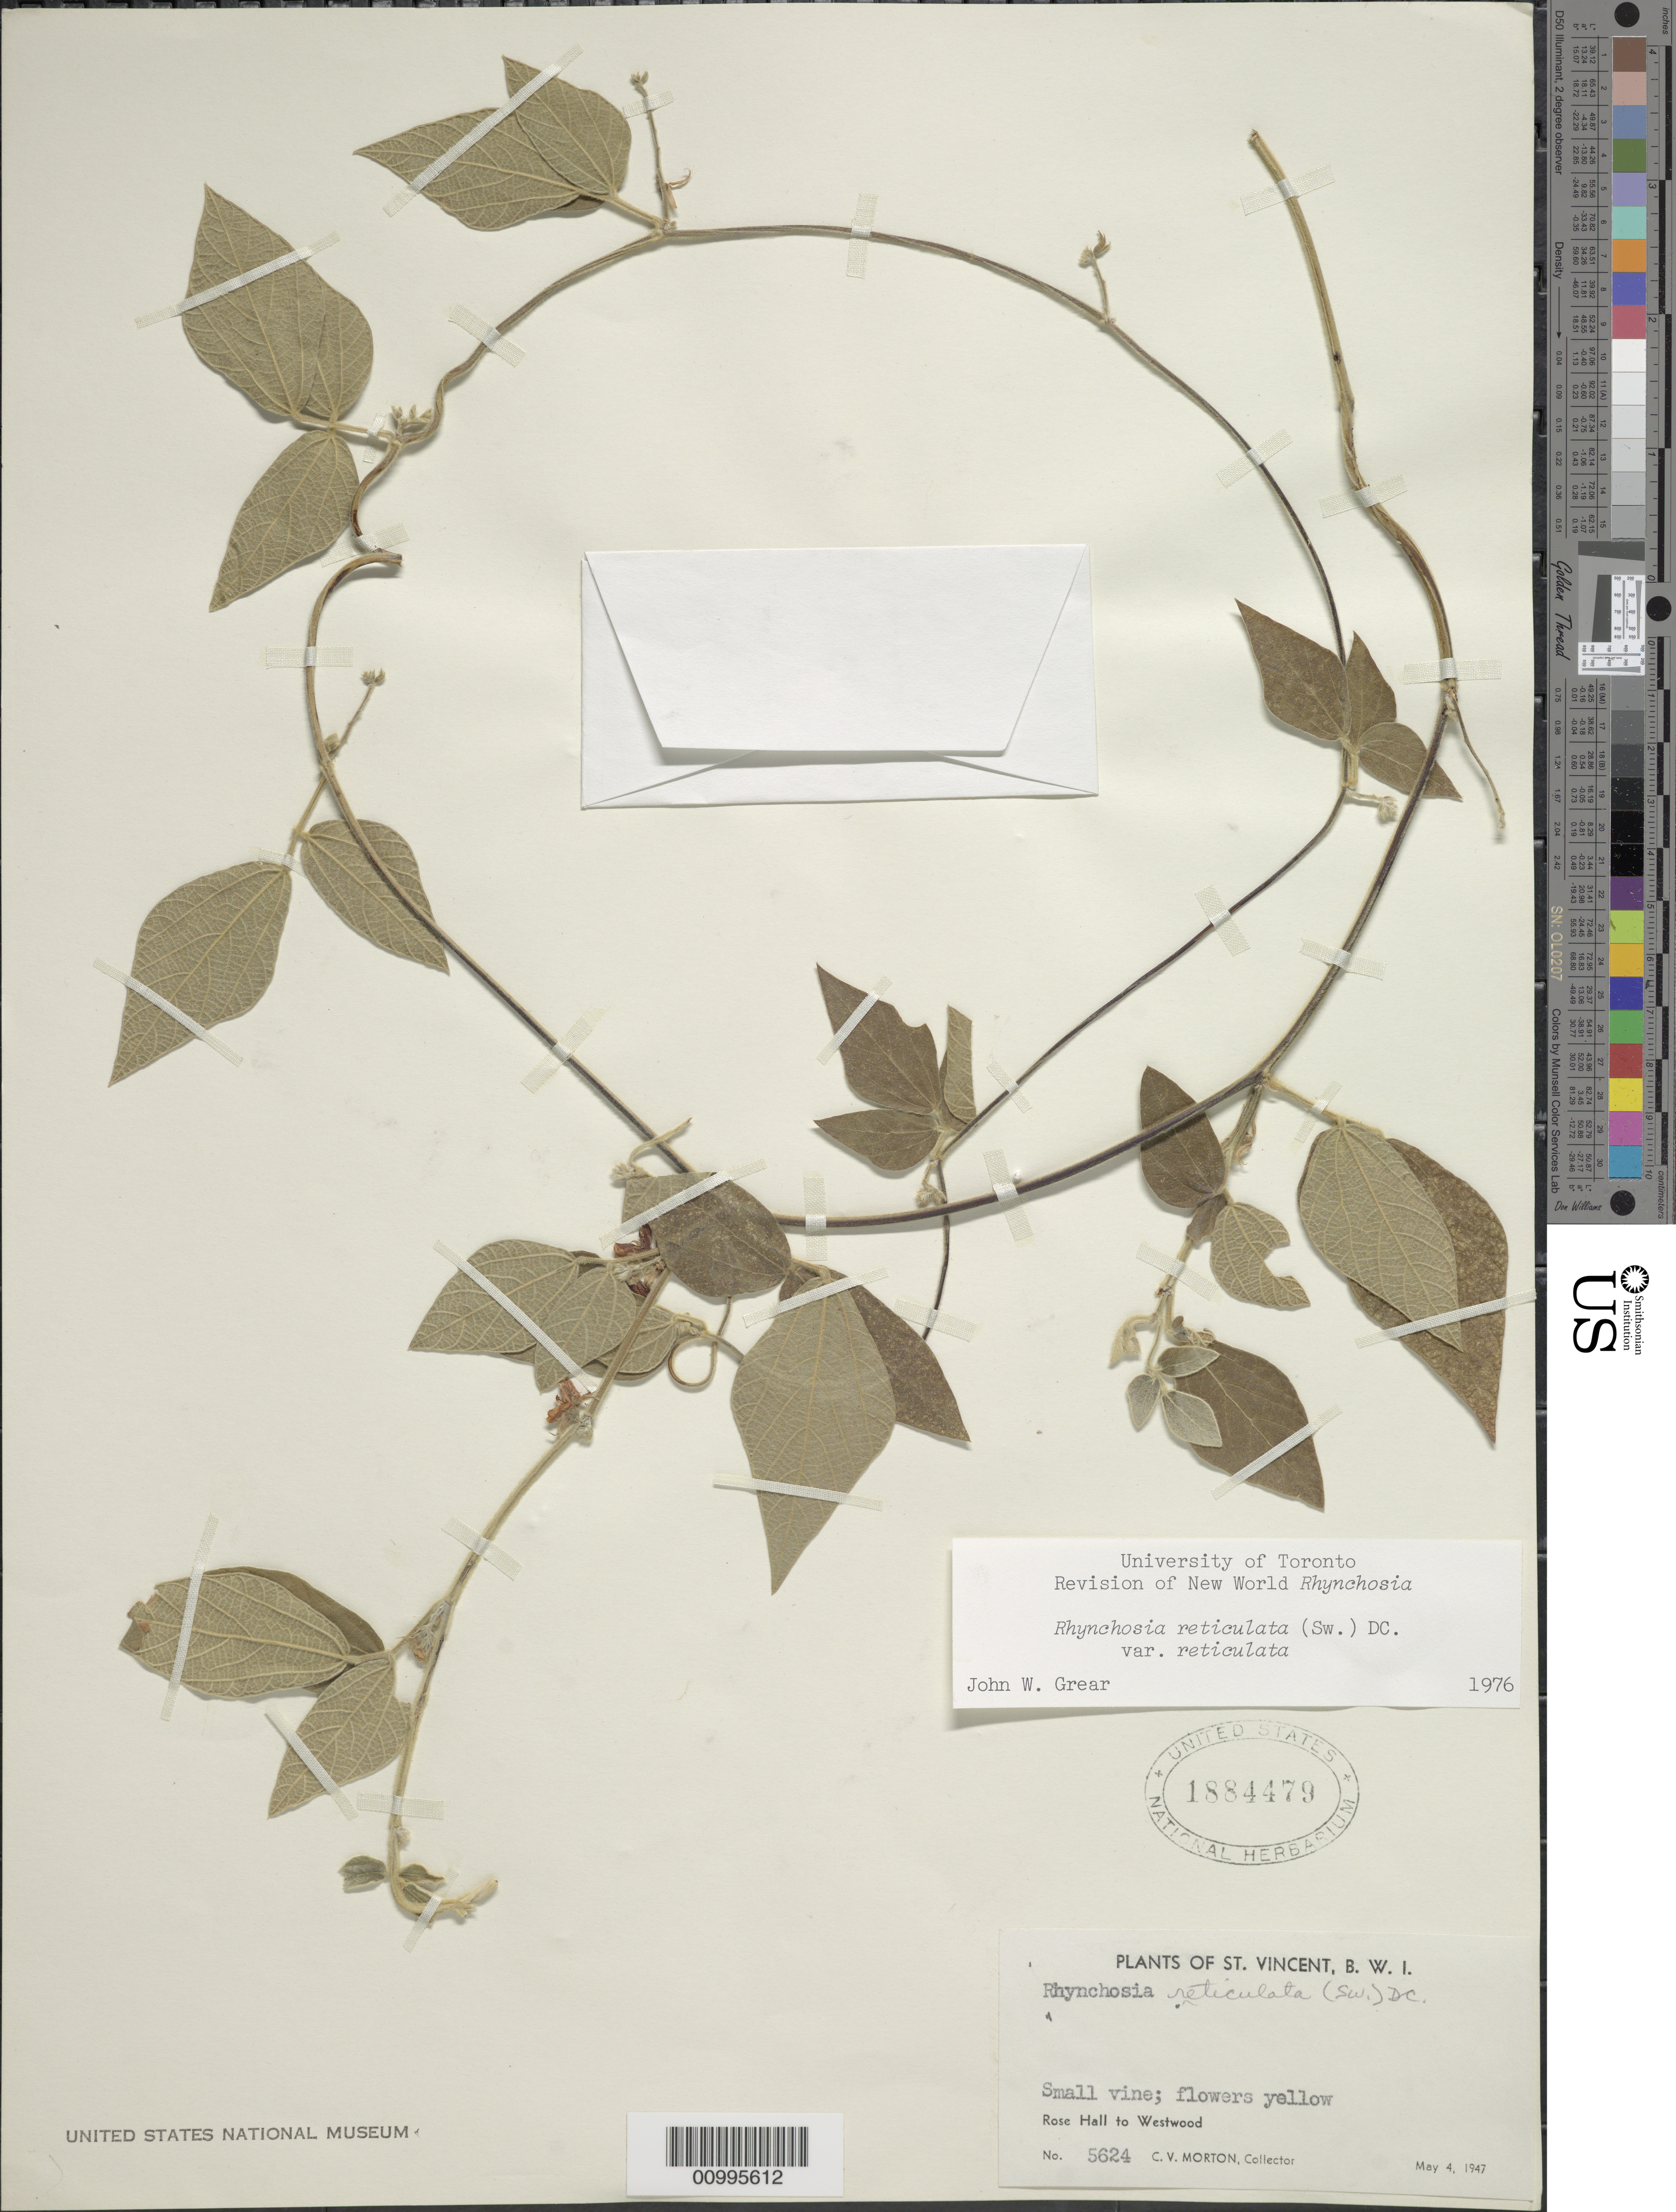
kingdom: Plantae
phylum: Tracheophyta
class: Magnoliopsida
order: Fabales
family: Fabaceae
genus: Rhynchosia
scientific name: Rhynchosia reticulata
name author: (Sw.) DC.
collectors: C. V. Morton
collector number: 5624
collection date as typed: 04 May 1947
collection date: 1947-05-04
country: St. Vincent - Grenadines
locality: Rose Hall to Westwood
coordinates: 0 N, 0 E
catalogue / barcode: US 1884479